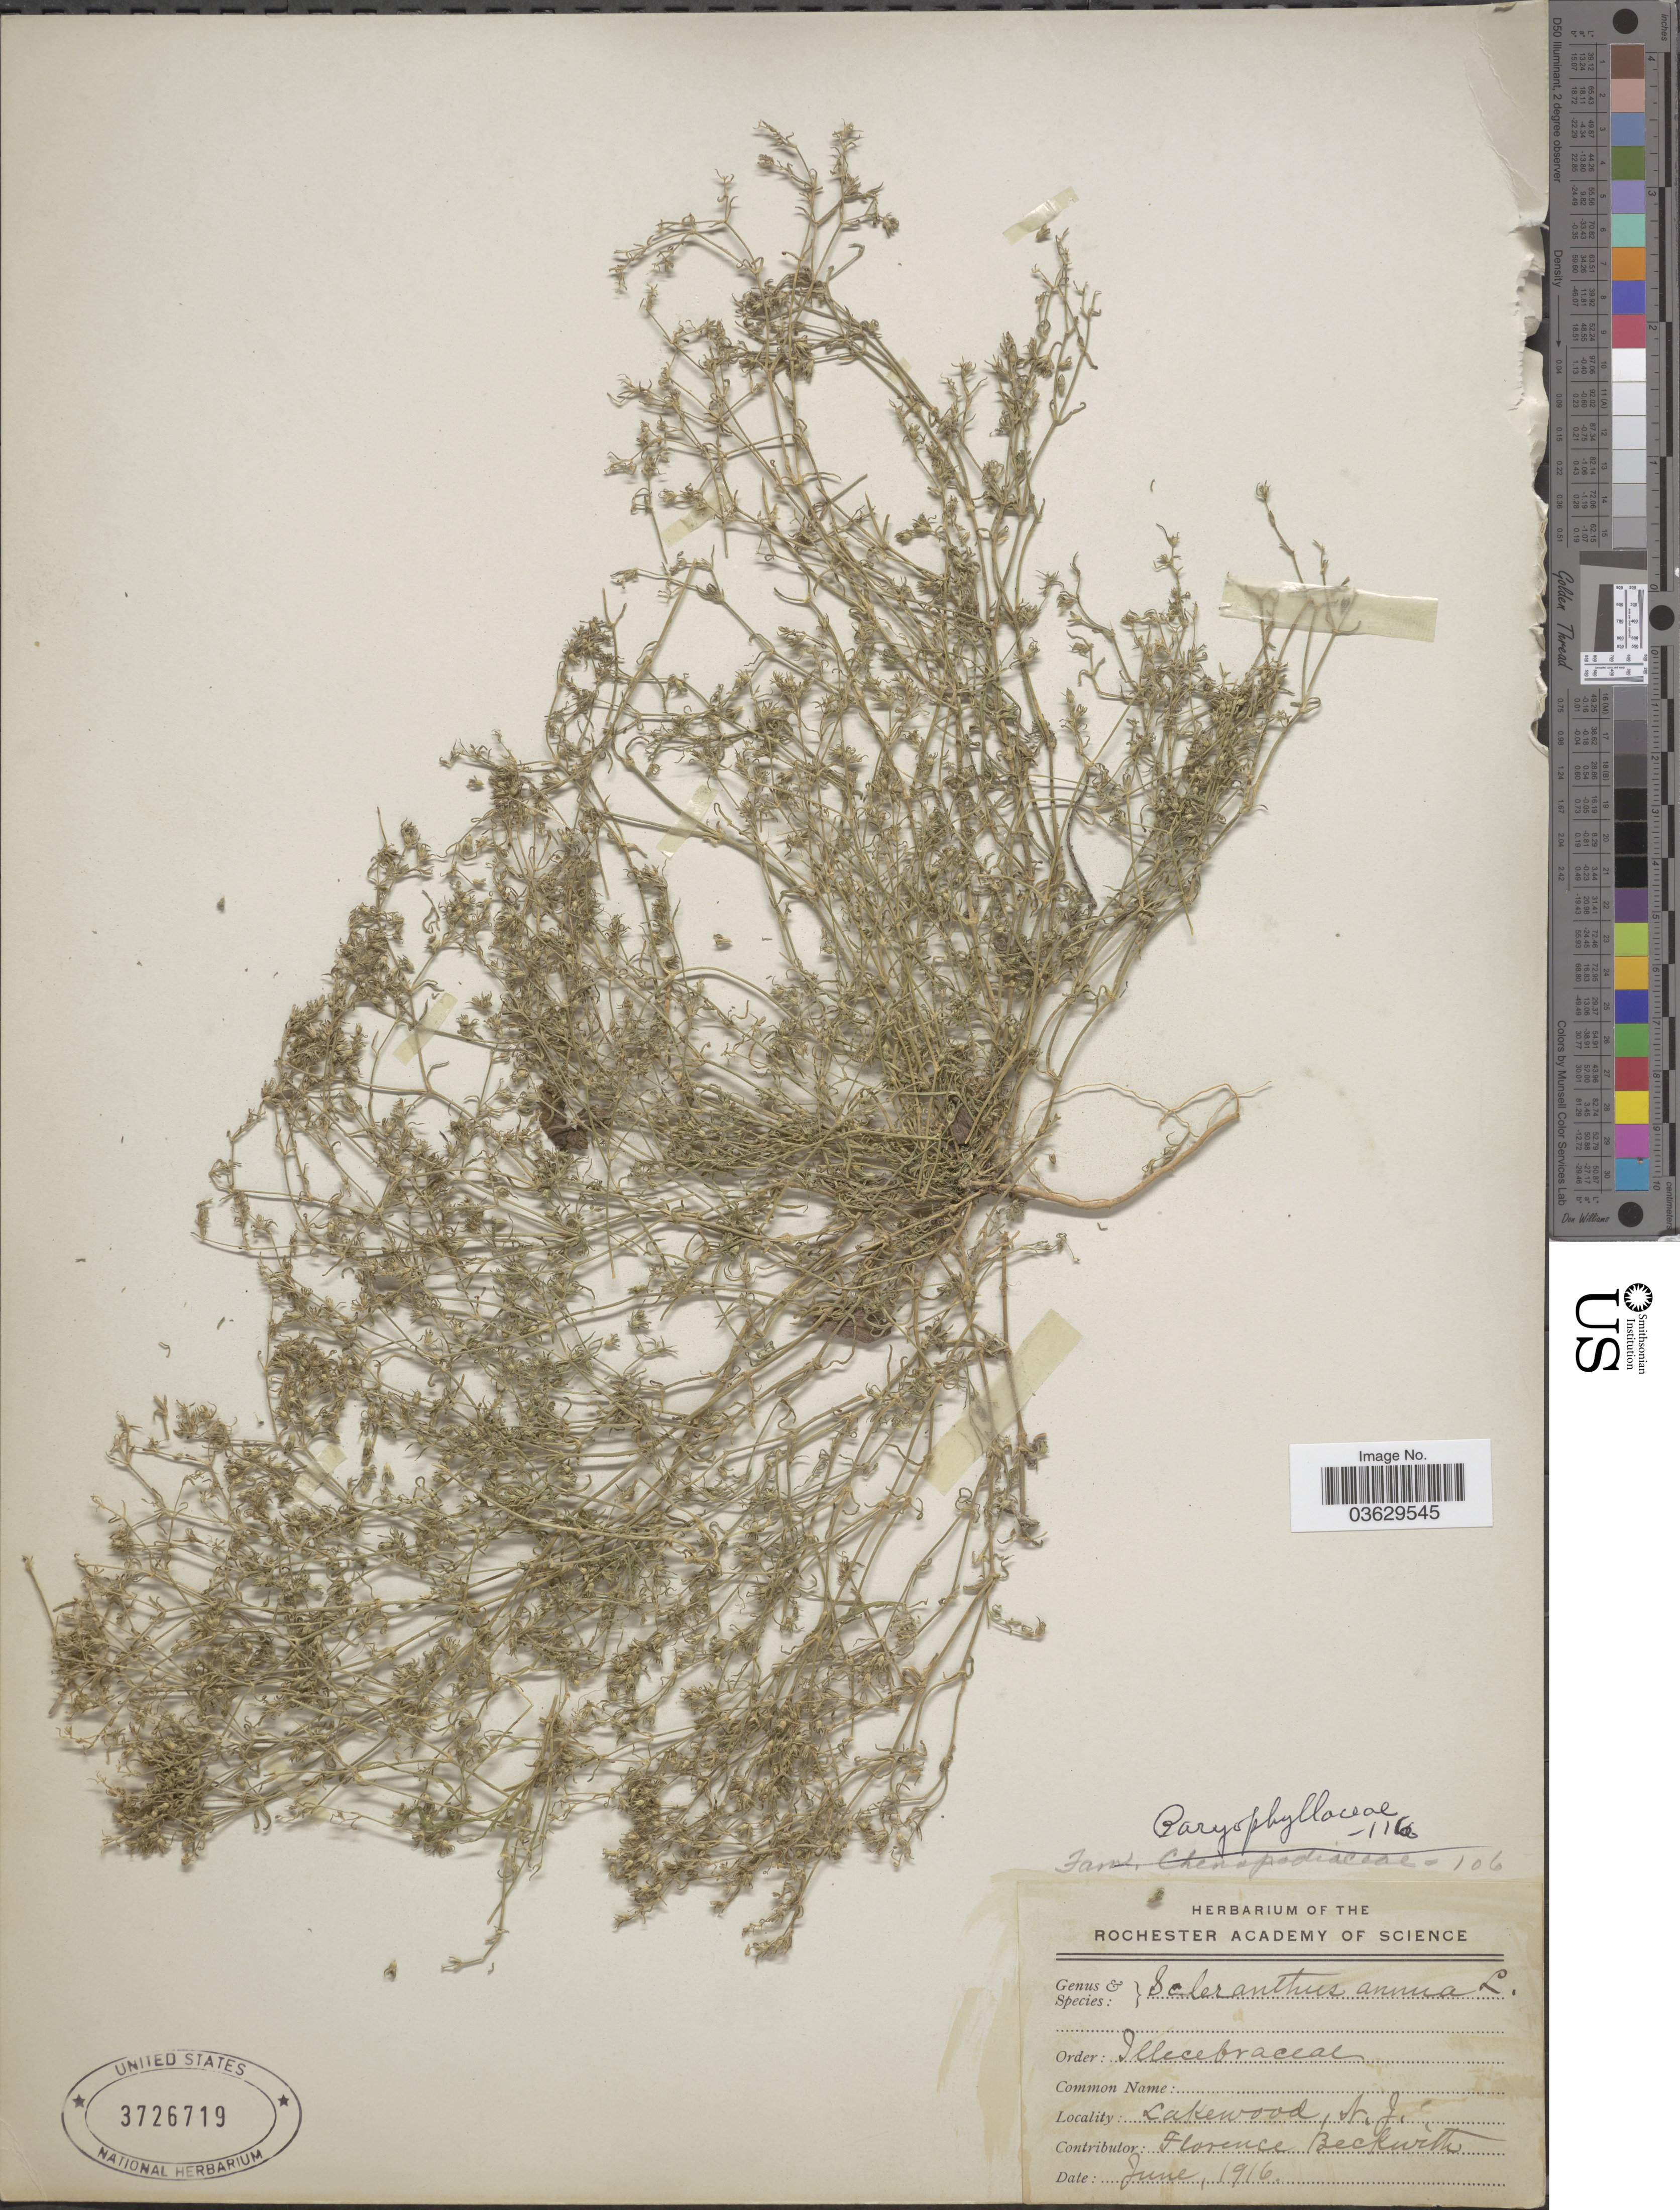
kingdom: Plantae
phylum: Tracheophyta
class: Magnoliopsida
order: Caryophyllales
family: Caryophyllaceae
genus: Scleranthus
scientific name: Scleranthus annuus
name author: L.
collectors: F. Beckwith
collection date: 1916-06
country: United States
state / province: New Jersey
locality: Lakewood.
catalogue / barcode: US 3726719